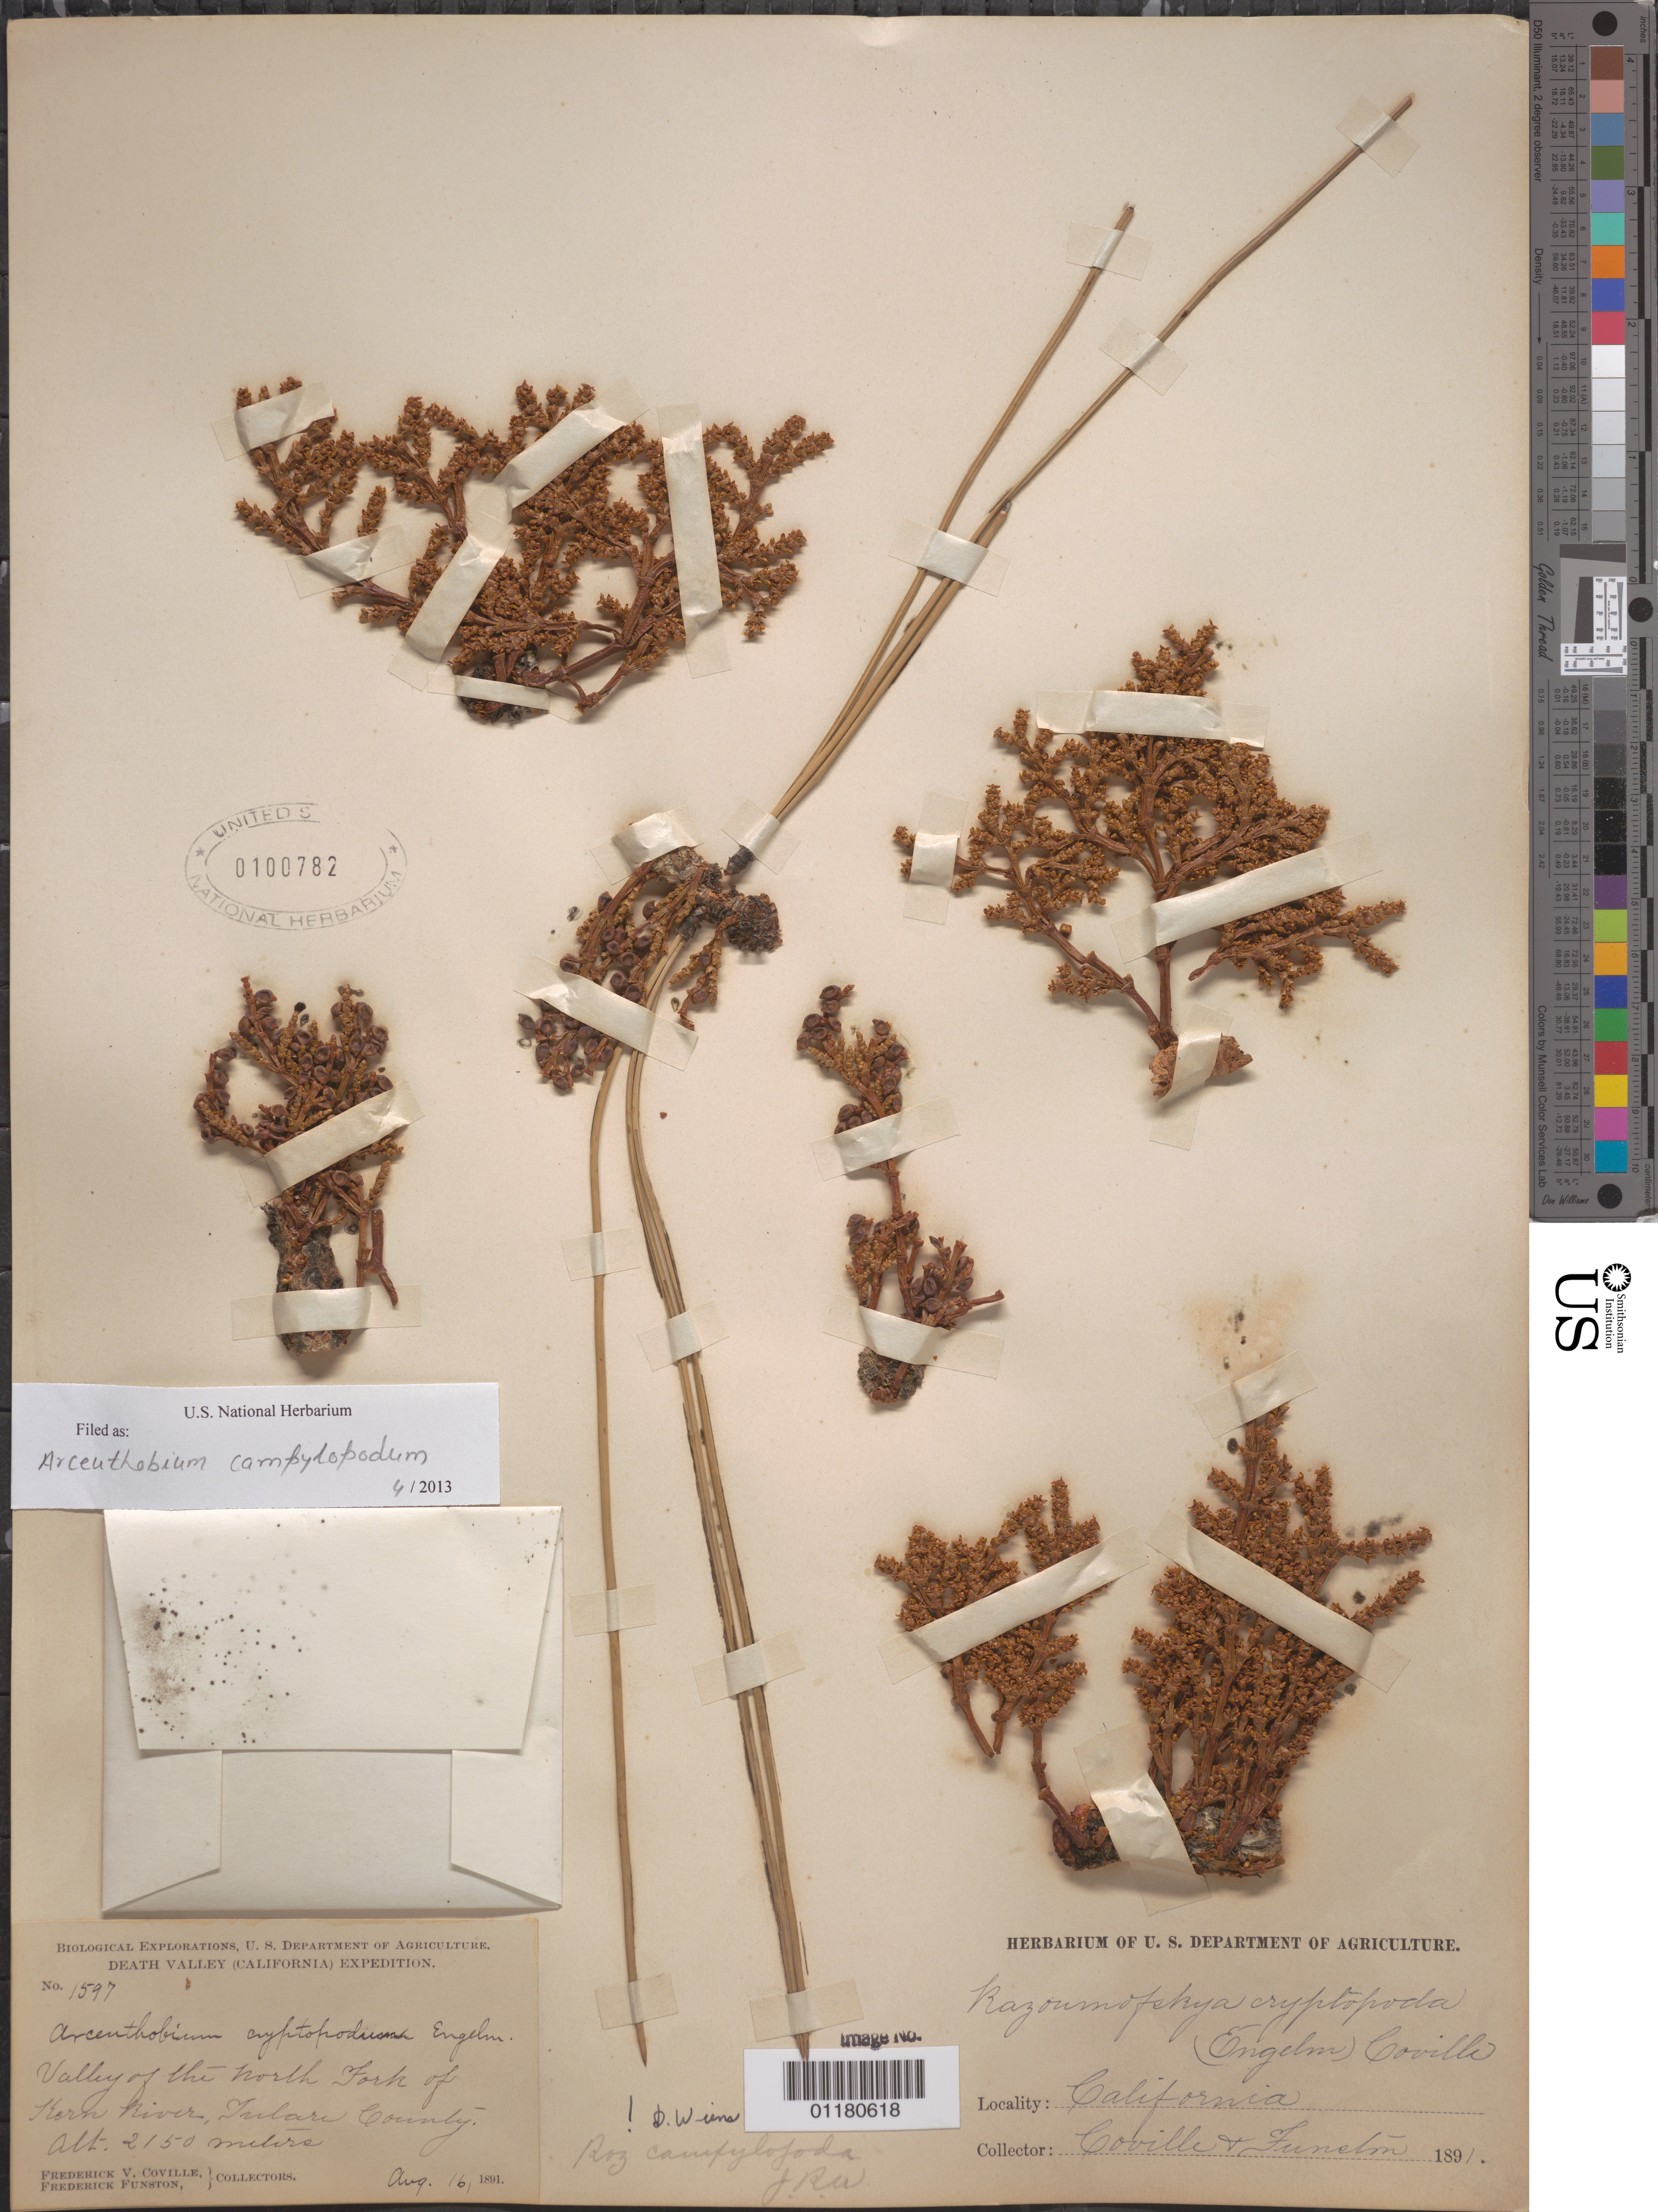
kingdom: Plantae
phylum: Tracheophyta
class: Magnoliopsida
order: Santalales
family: Viscaceae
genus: Arceuthobium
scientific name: Arceuthobium campylopodum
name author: Engelm.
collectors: F. V. Coville & F. Funston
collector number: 1597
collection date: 1891-08-16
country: United States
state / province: California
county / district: Tulare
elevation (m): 2150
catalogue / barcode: US 100782